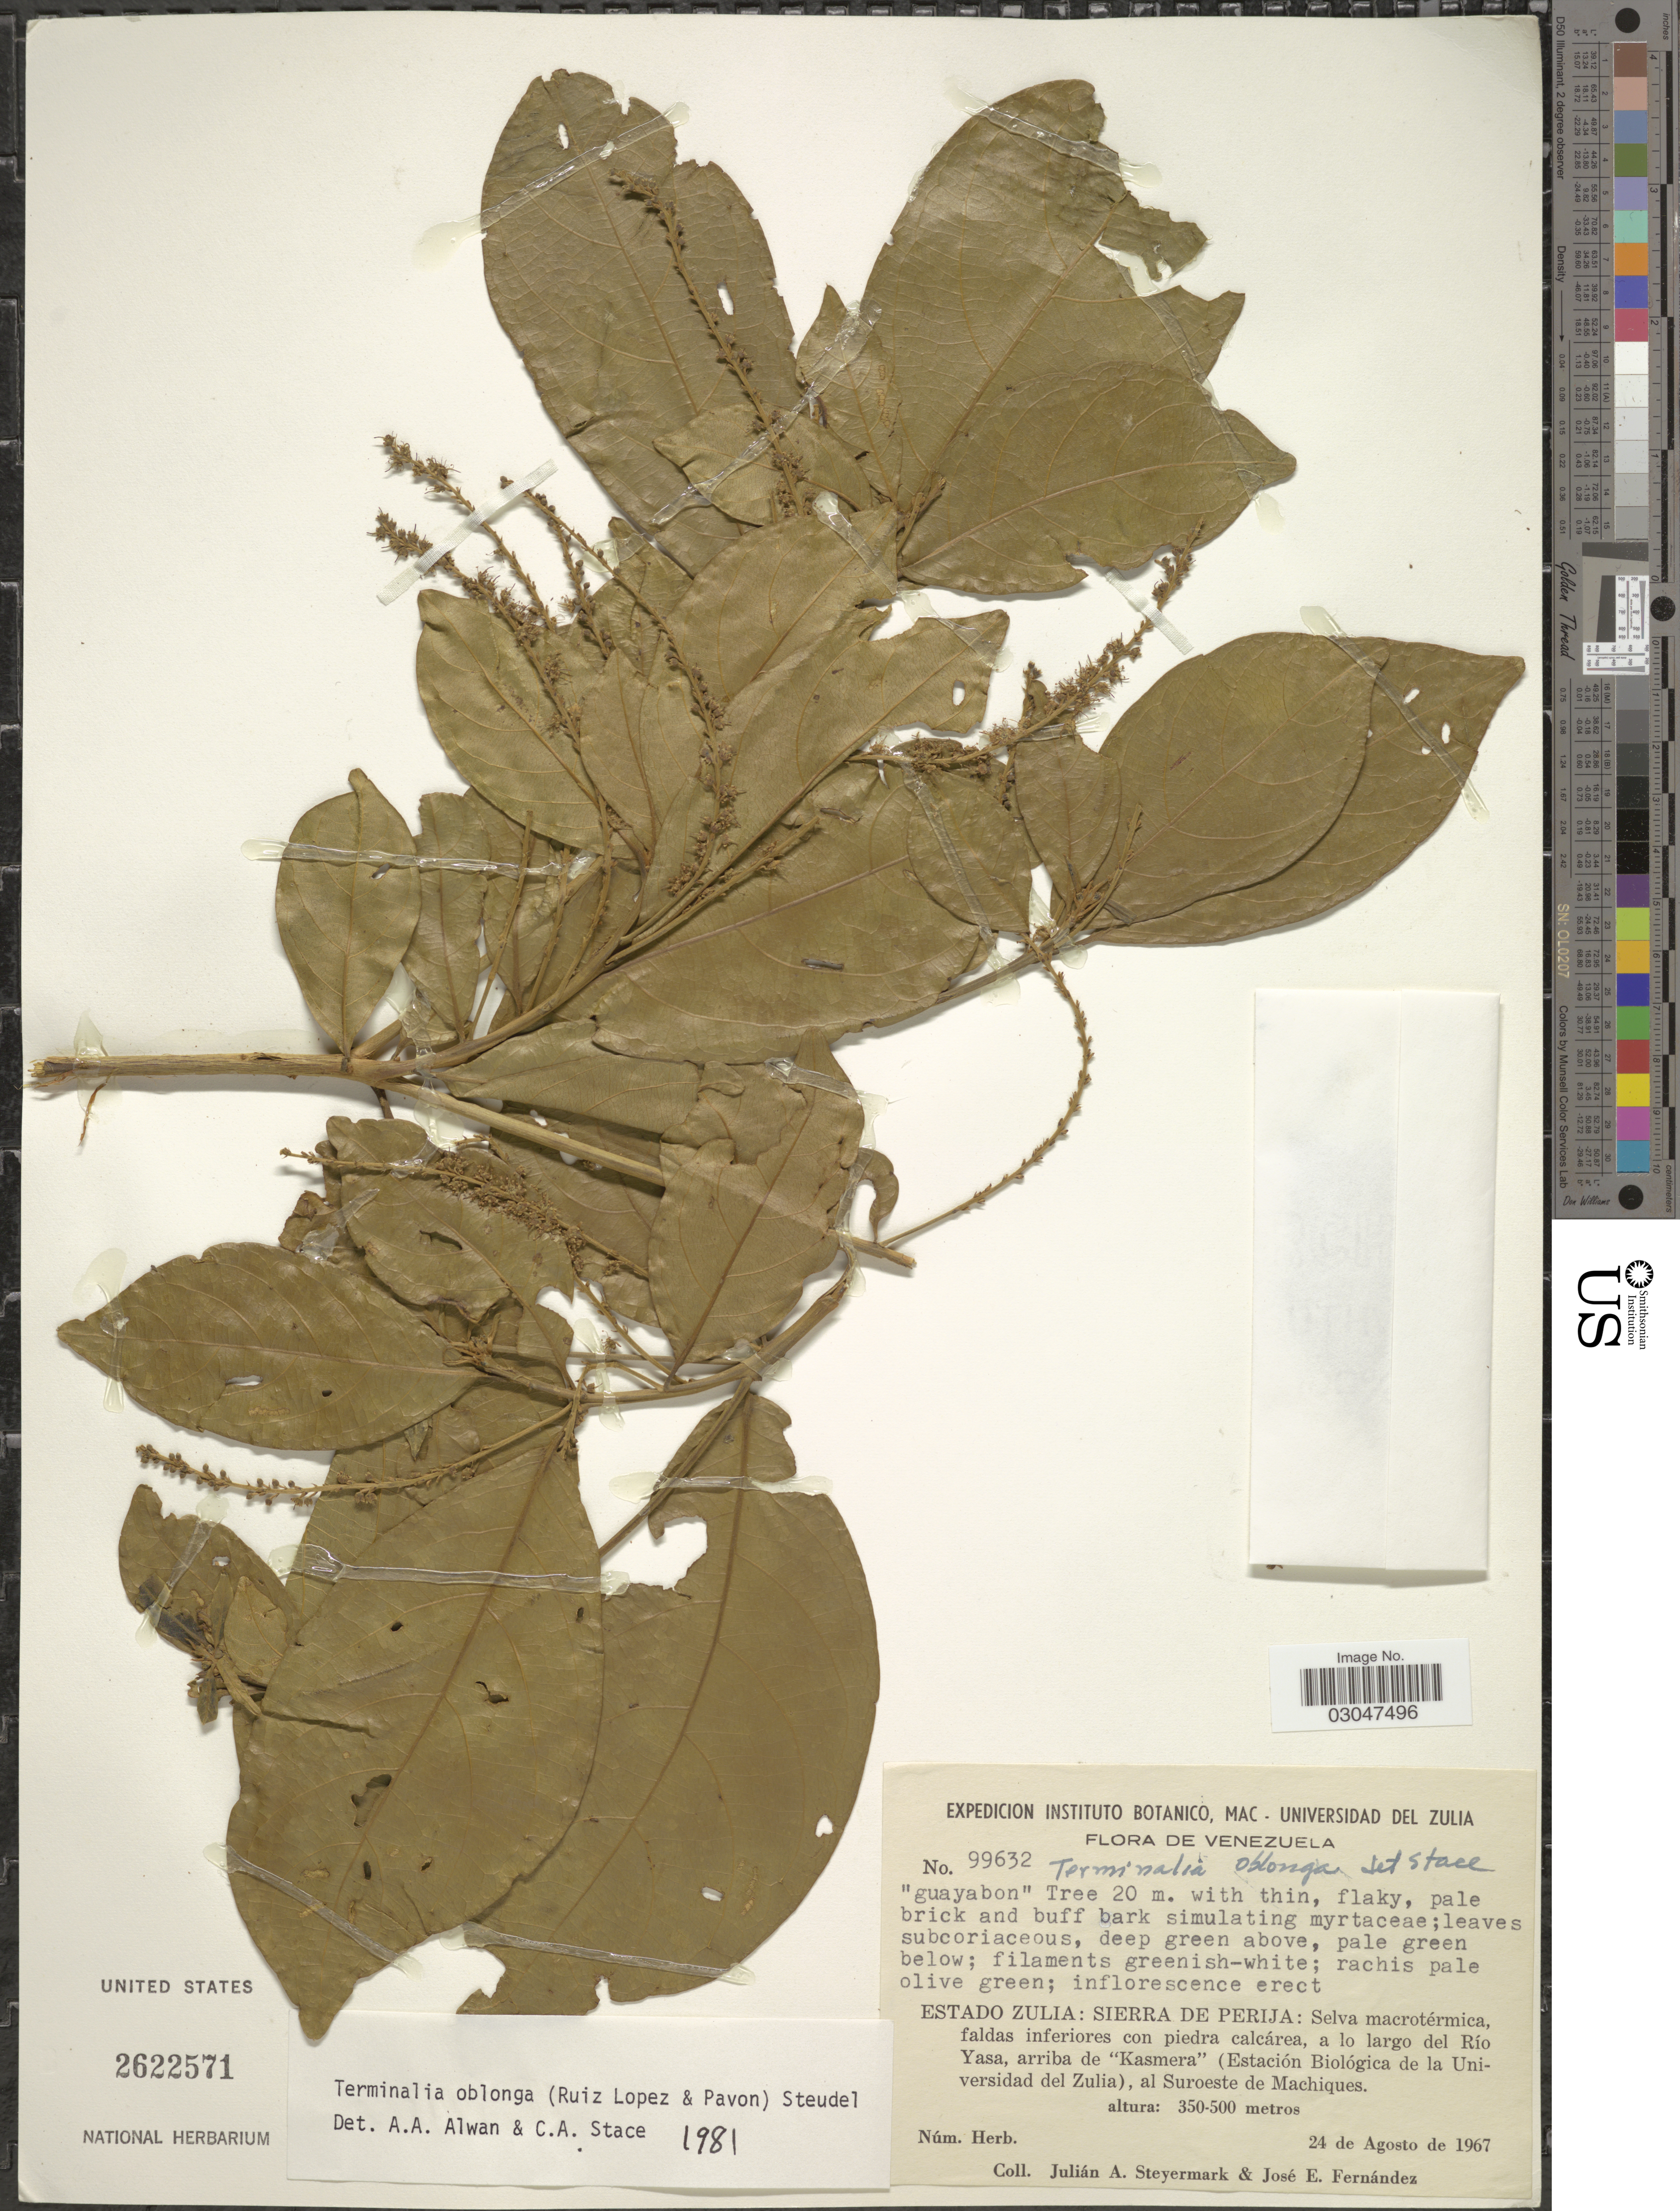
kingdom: Plantae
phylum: Tracheophyta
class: Magnoliopsida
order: Myrtales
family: Combretaceae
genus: Terminalia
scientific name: Terminalia oblonga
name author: (Ruiz & Pav.) Steud.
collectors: J. Steyermark & J. Fernández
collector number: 99632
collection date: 1967-08-24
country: Venezuela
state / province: Zulia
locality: Sierra de Perija: Selva macrotérmica, faldas inferiores con piedra calcárea, a lo largo del Río Yasa, arriba de "Kasmera" (Estación Biológica de la Universidad del Zulia), al Suroeste de Machiques.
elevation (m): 350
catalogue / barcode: US 2622571